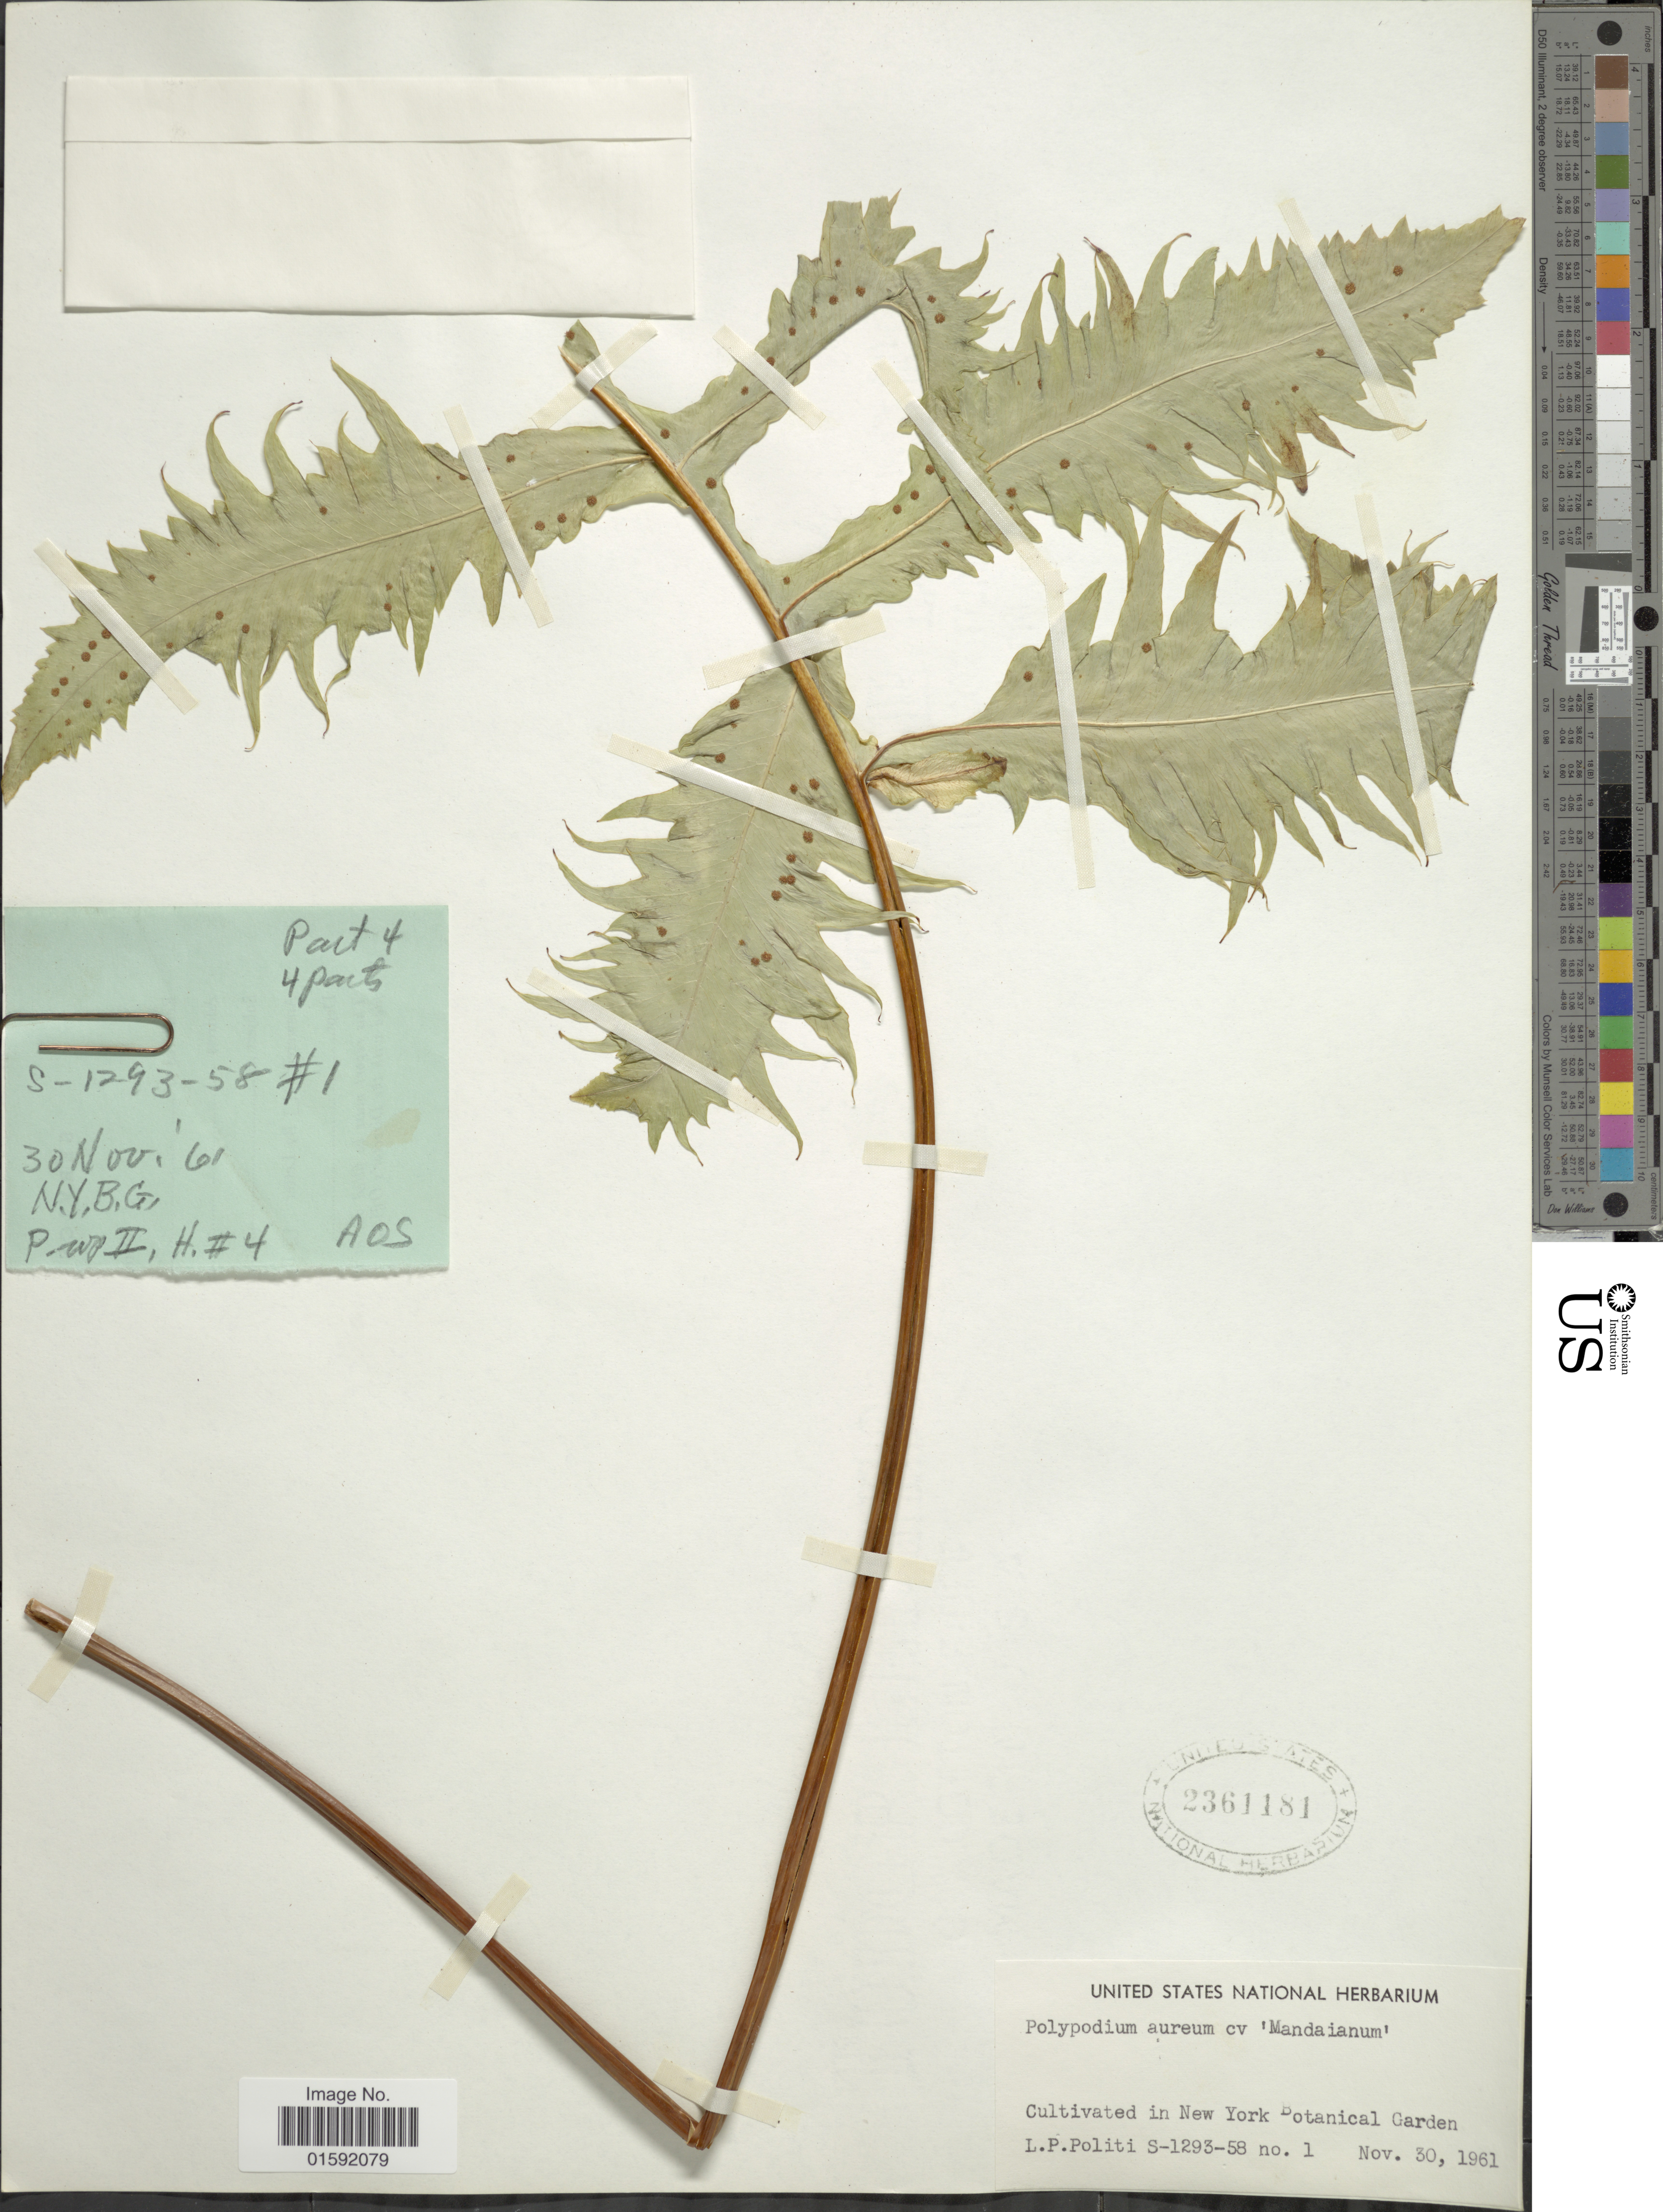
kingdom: Plantae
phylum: Tracheophyta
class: Polypodiopsida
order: Polypodiales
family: Polypodiaceae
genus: Phlebodium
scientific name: Phlebodium aureum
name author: (L.) J. Sm.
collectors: L. Politi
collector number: S-1293-58/1?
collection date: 1961-11-30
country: United States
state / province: New York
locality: New York Botanical Garden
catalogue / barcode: US 2361181